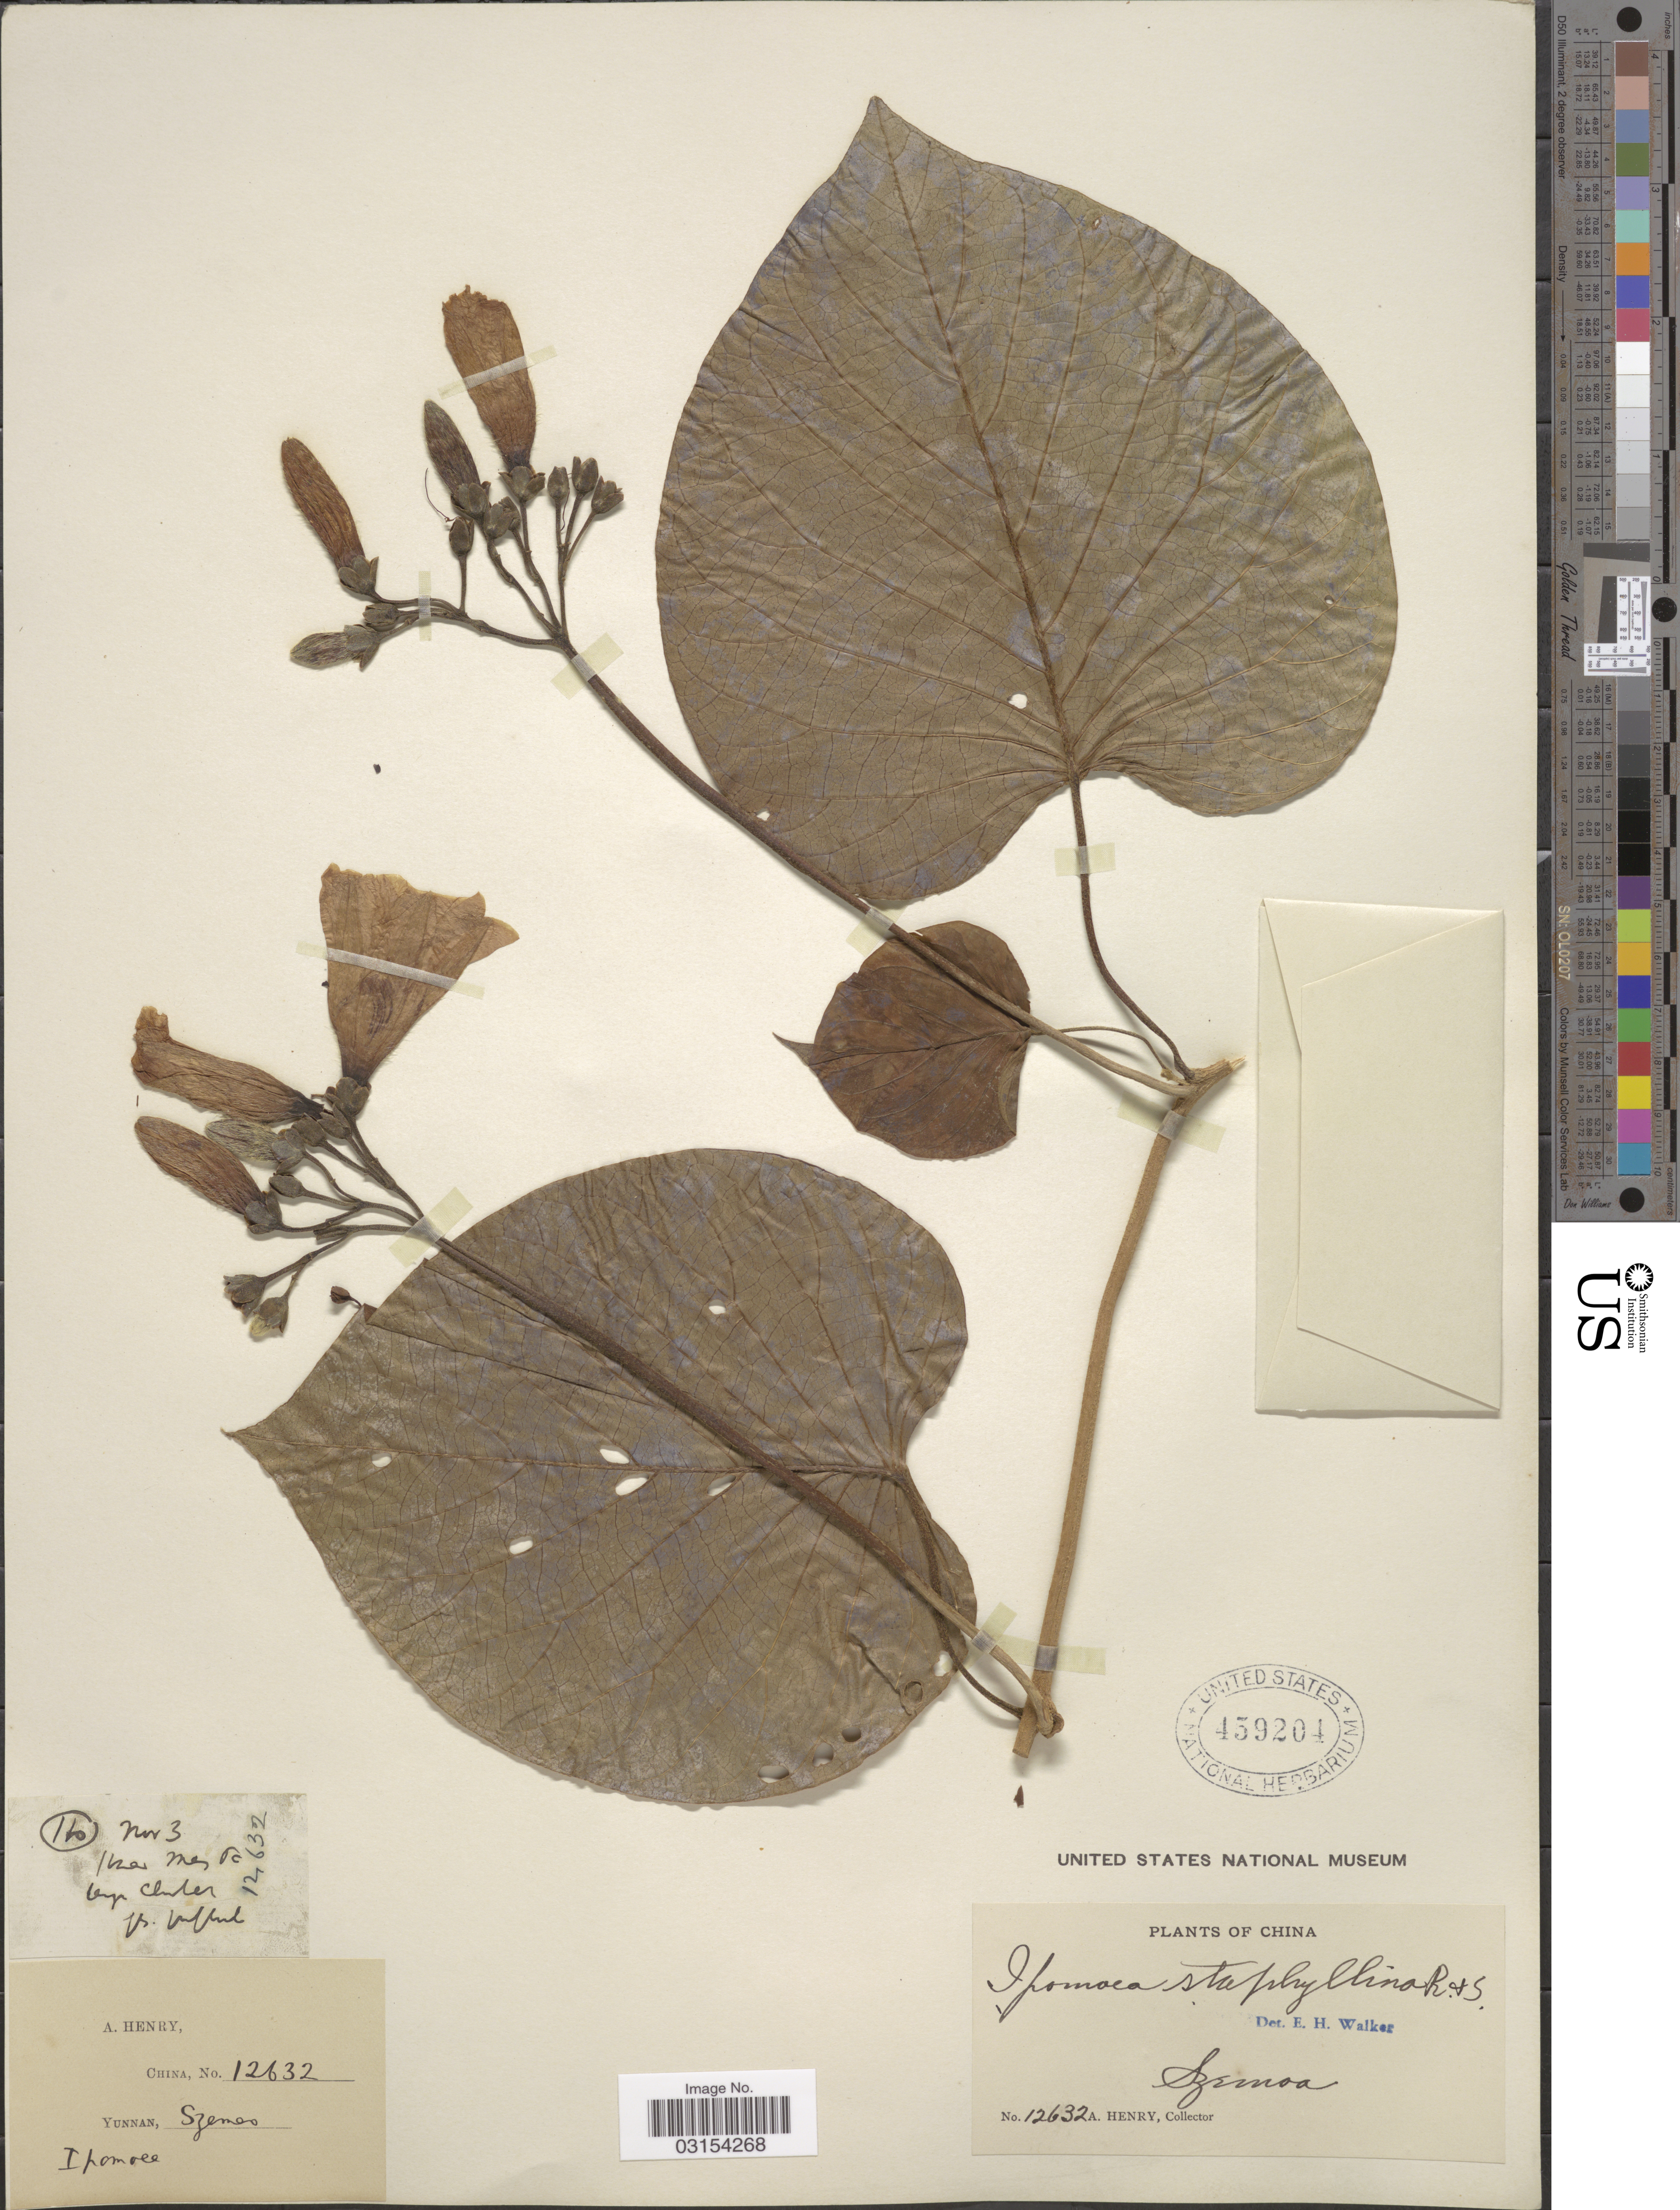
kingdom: Plantae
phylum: Tracheophyta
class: Magnoliopsida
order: Solanales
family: Convolvulaceae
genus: Ipomoea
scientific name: Ipomoea staphylina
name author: Roem. & Schult.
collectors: A. Henry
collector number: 12632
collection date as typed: Transcribed d/m/y: /11/3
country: China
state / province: Yunnan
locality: Szemoa.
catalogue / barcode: US 459204